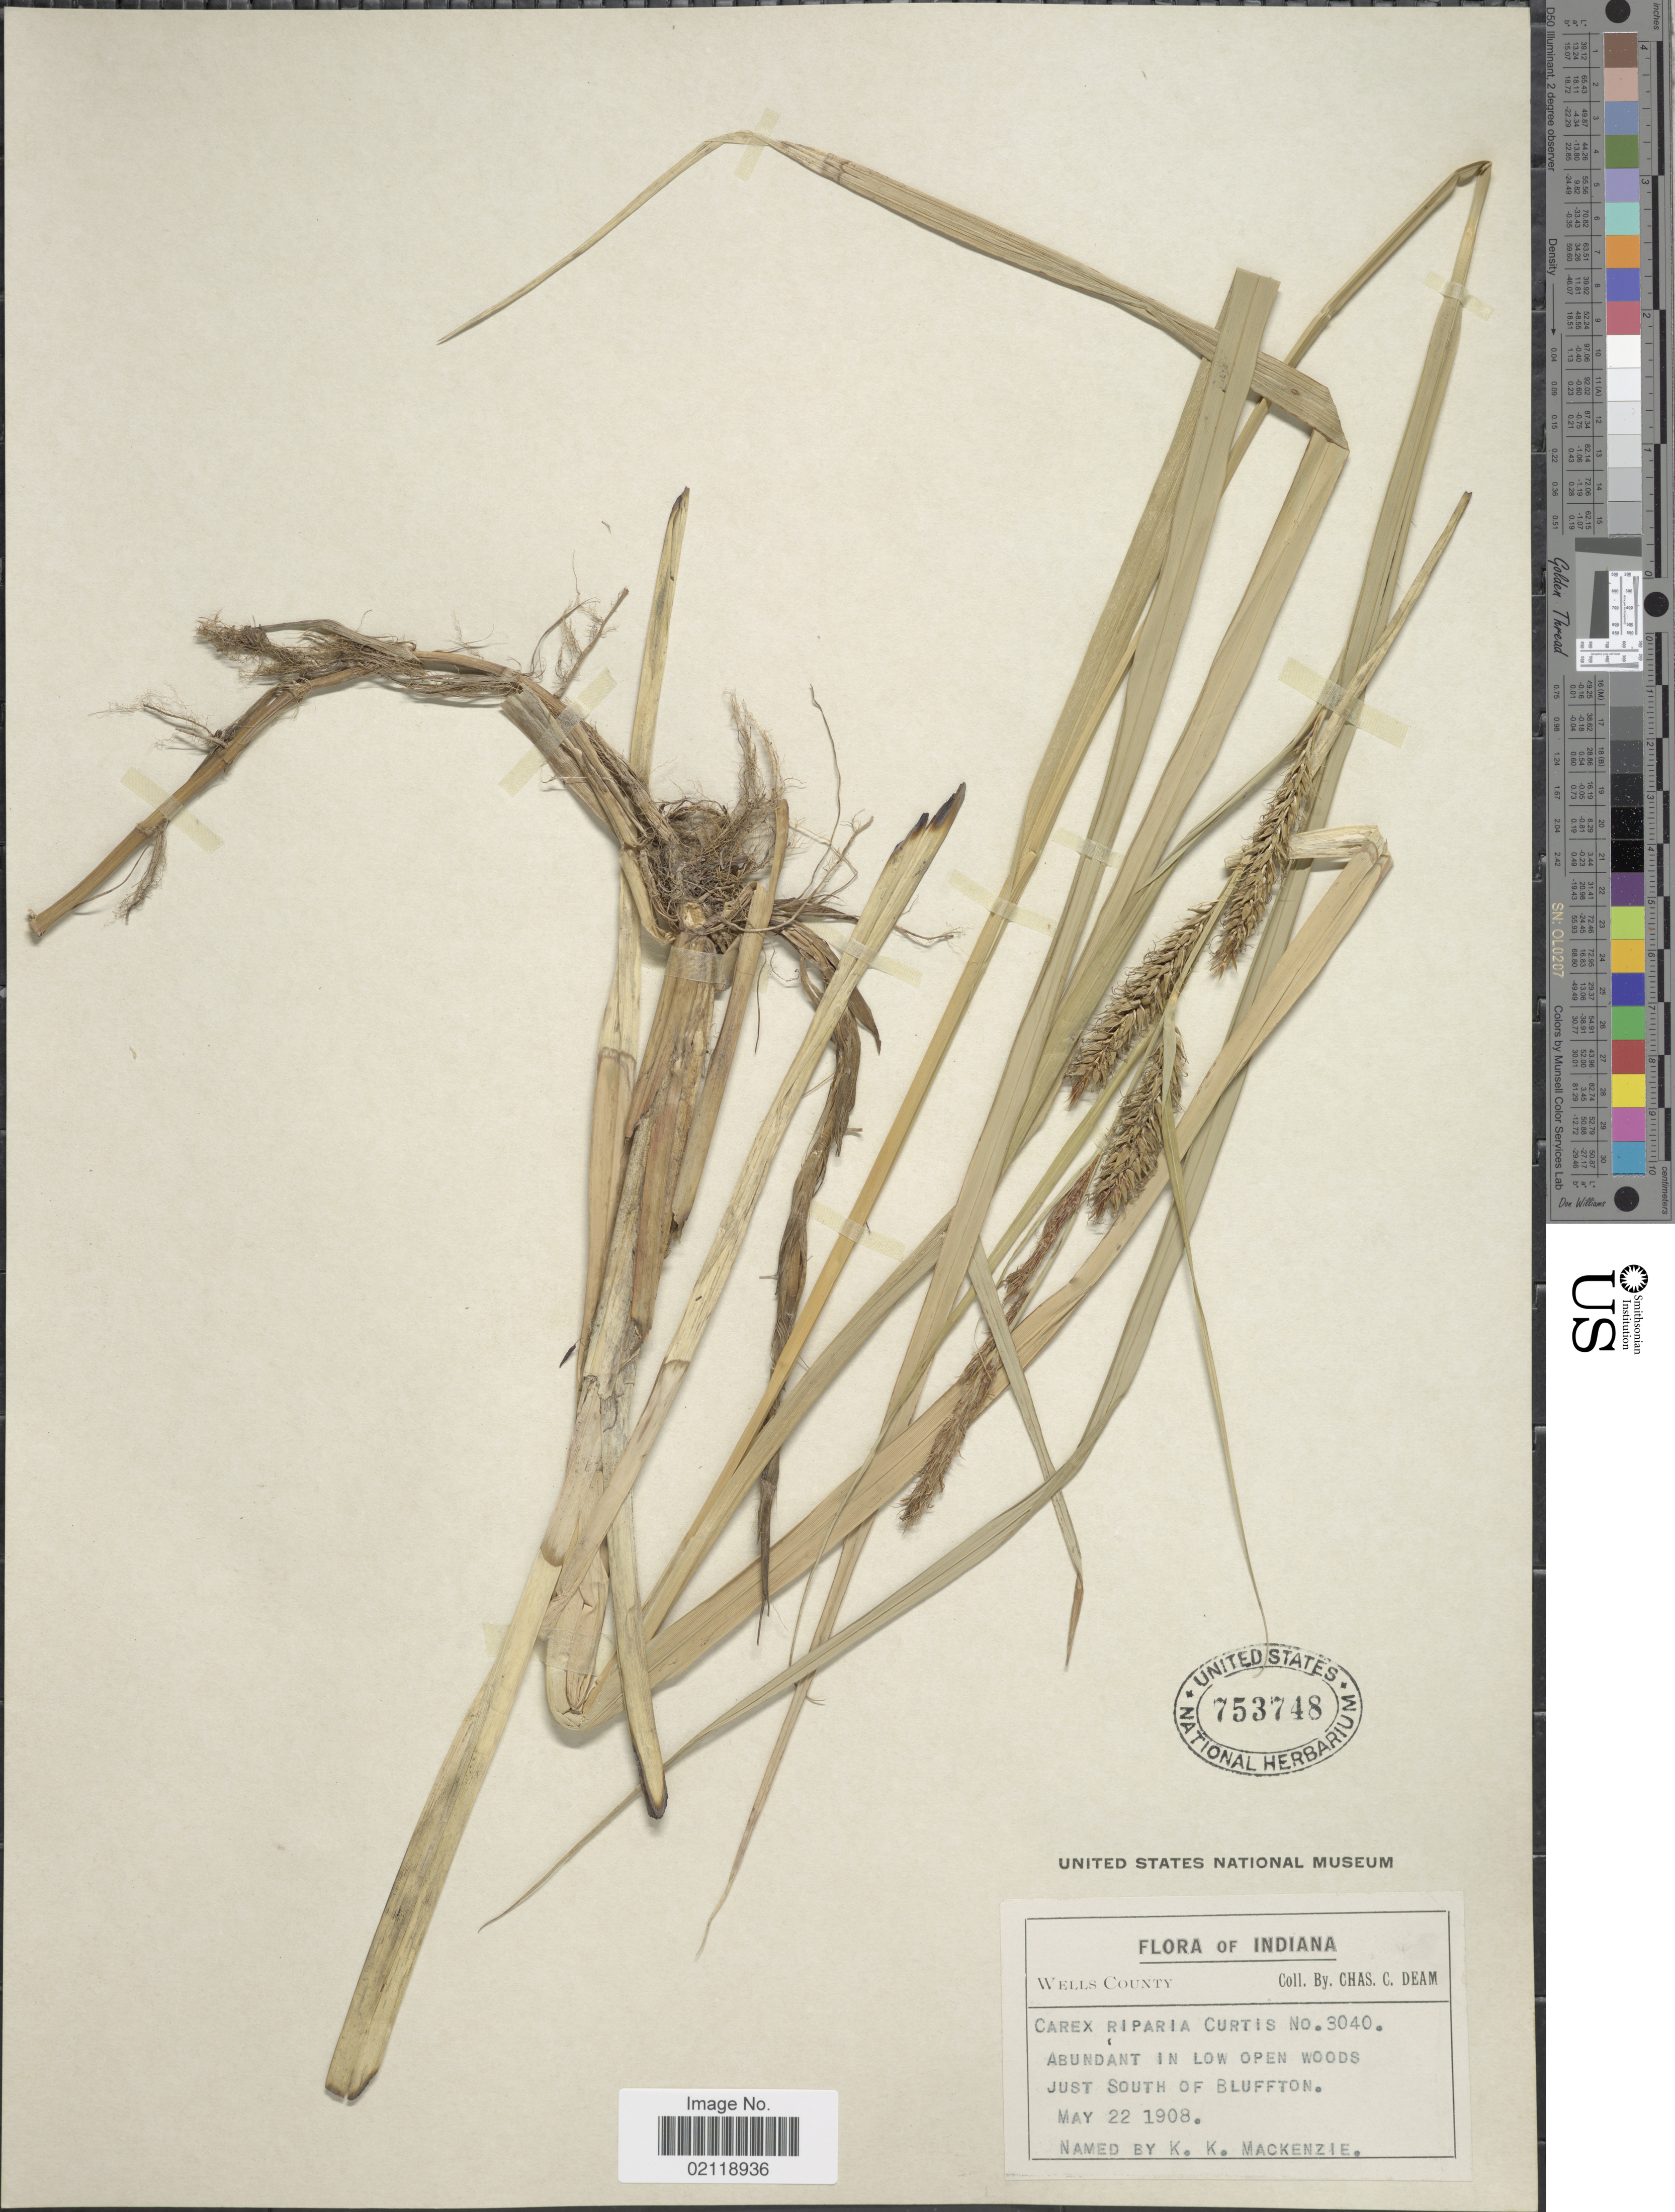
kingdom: Plantae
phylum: Tracheophyta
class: Liliopsida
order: Poales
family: Cyperaceae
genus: Carex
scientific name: Carex lacustris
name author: Willd.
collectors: C. C. Deam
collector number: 3040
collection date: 1908-05-22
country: United States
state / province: Indiana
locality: Abundant in low open woods, just south of Bluffton.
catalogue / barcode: US 753748